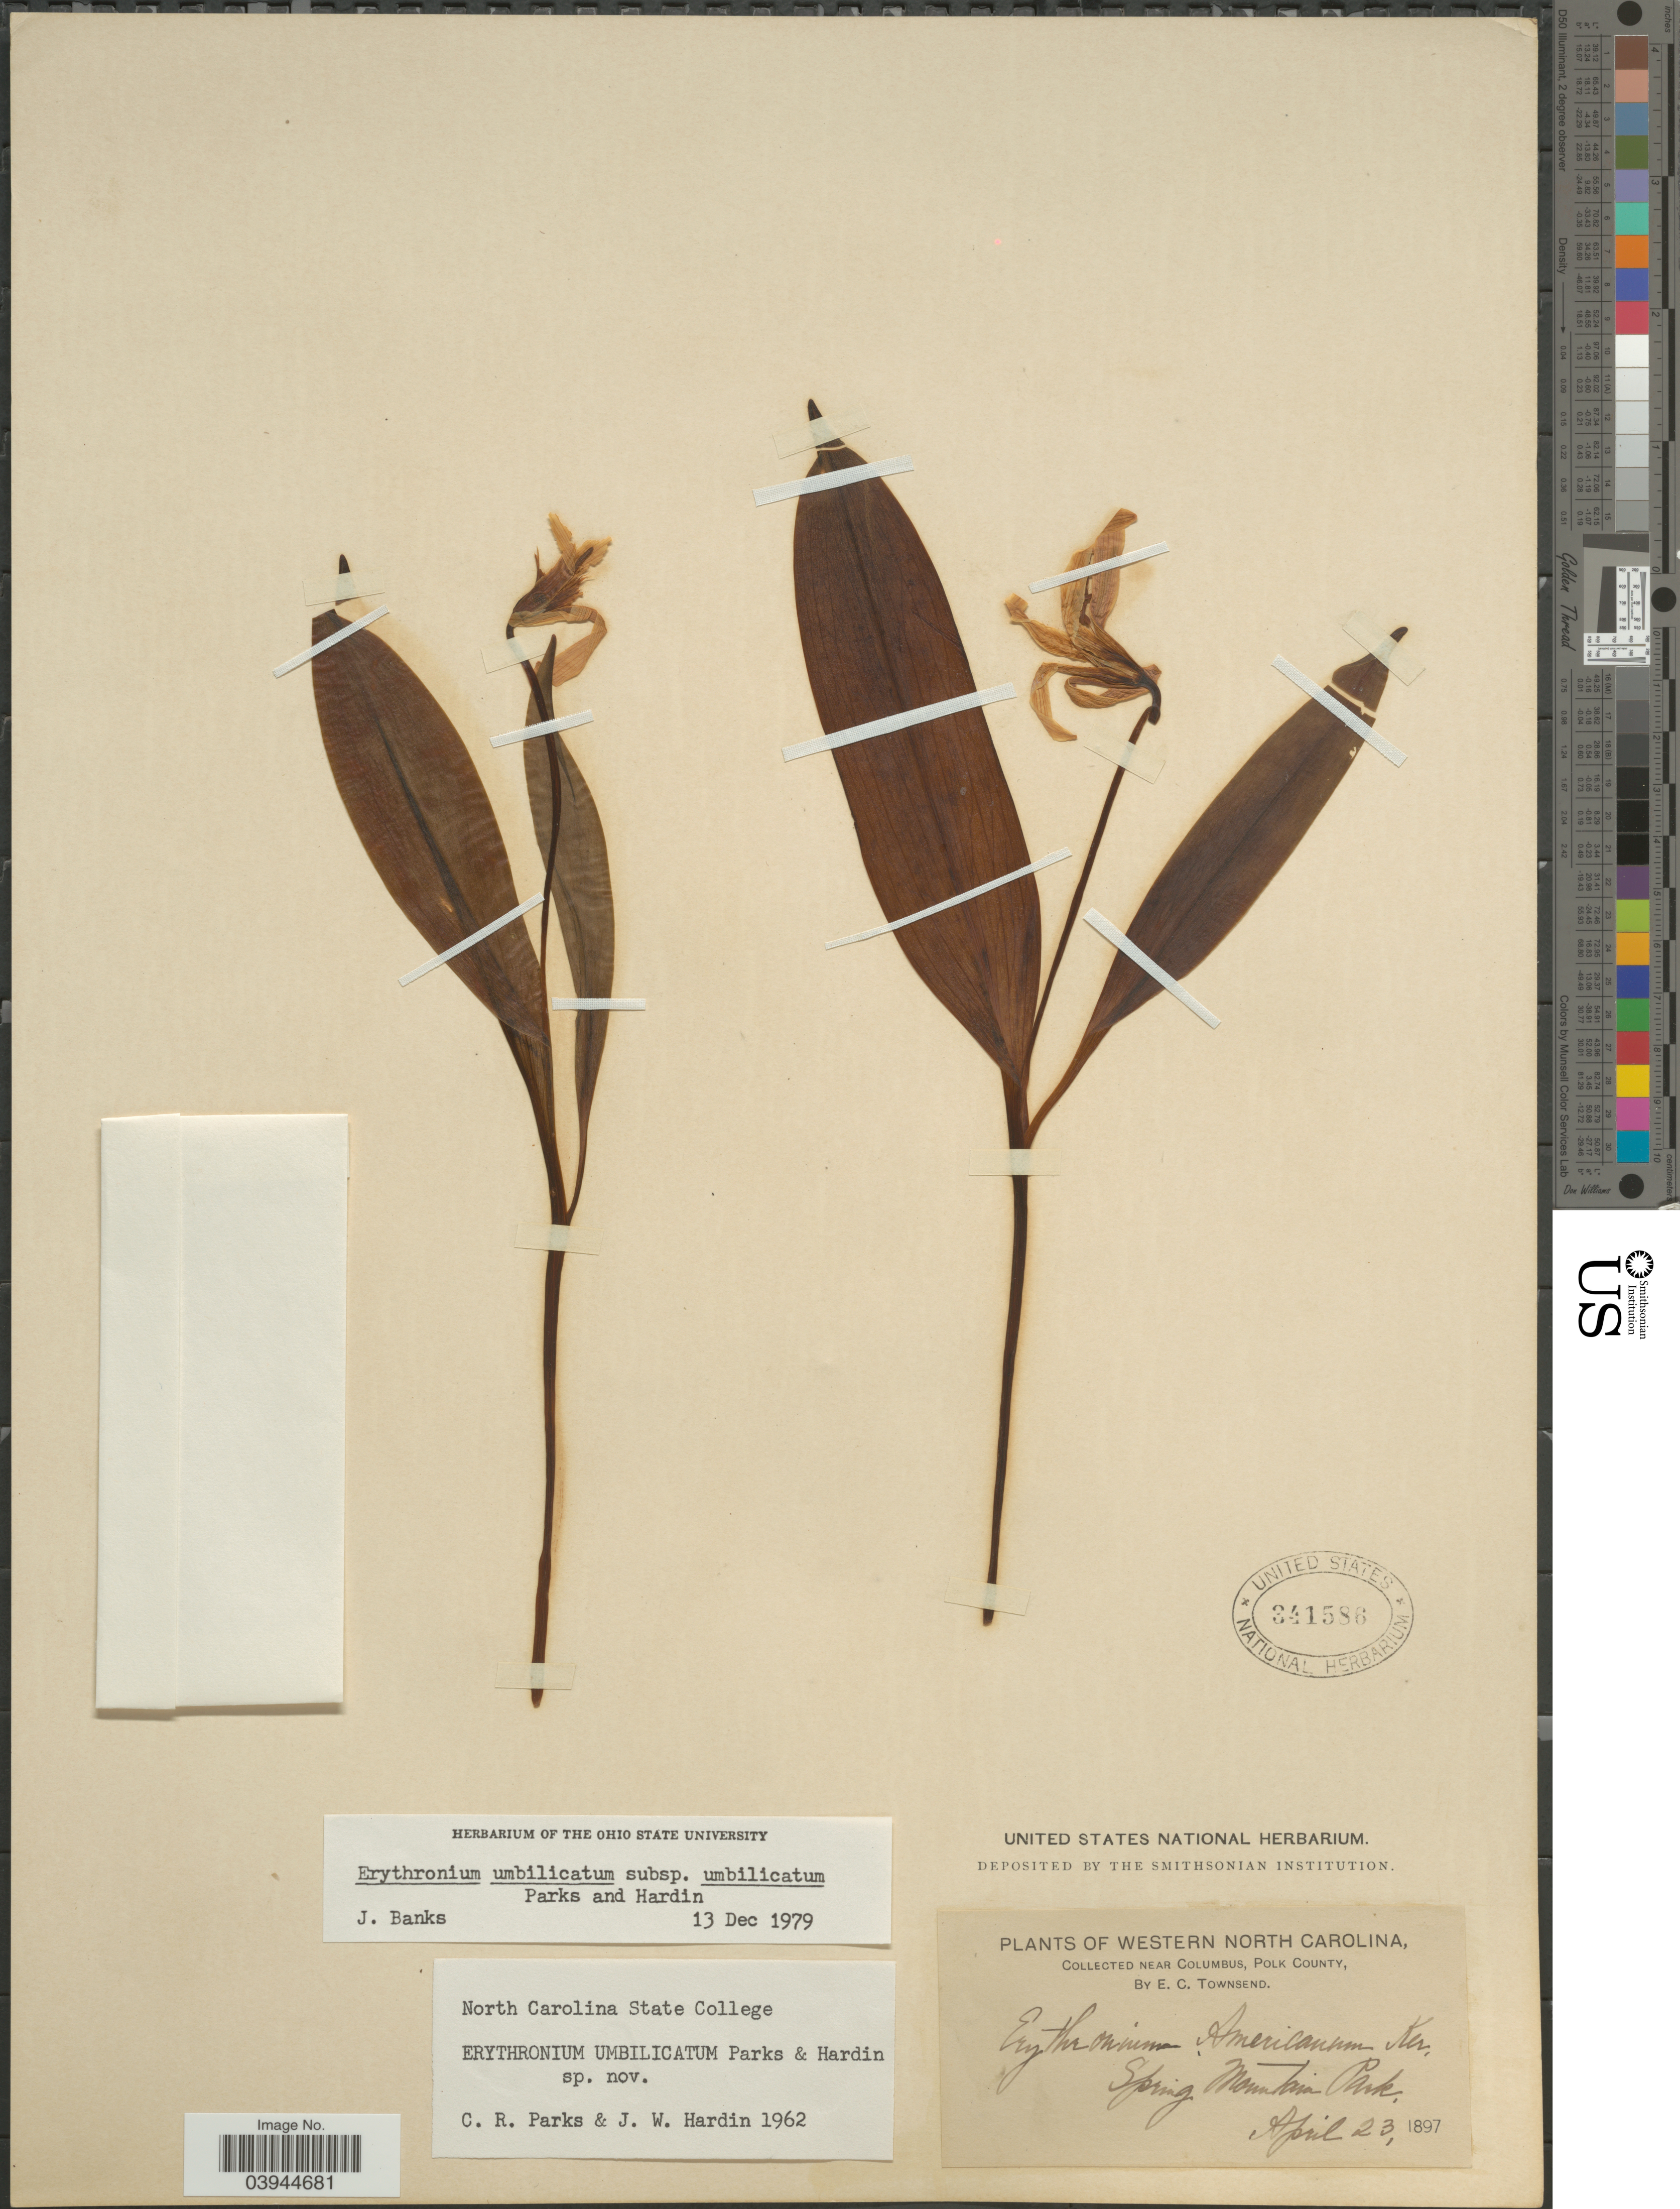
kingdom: Plantae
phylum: Tracheophyta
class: Liliopsida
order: Liliales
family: Liliaceae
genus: Erythronium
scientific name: Erythronium umbilicatum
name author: C.R. Parks & Hardin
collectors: E. C. Townsend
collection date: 1897-04-23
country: United States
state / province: North Carolina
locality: Western North Carolina. Near Columbus, Polk County. Spring Mountain Park.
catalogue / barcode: US 341586